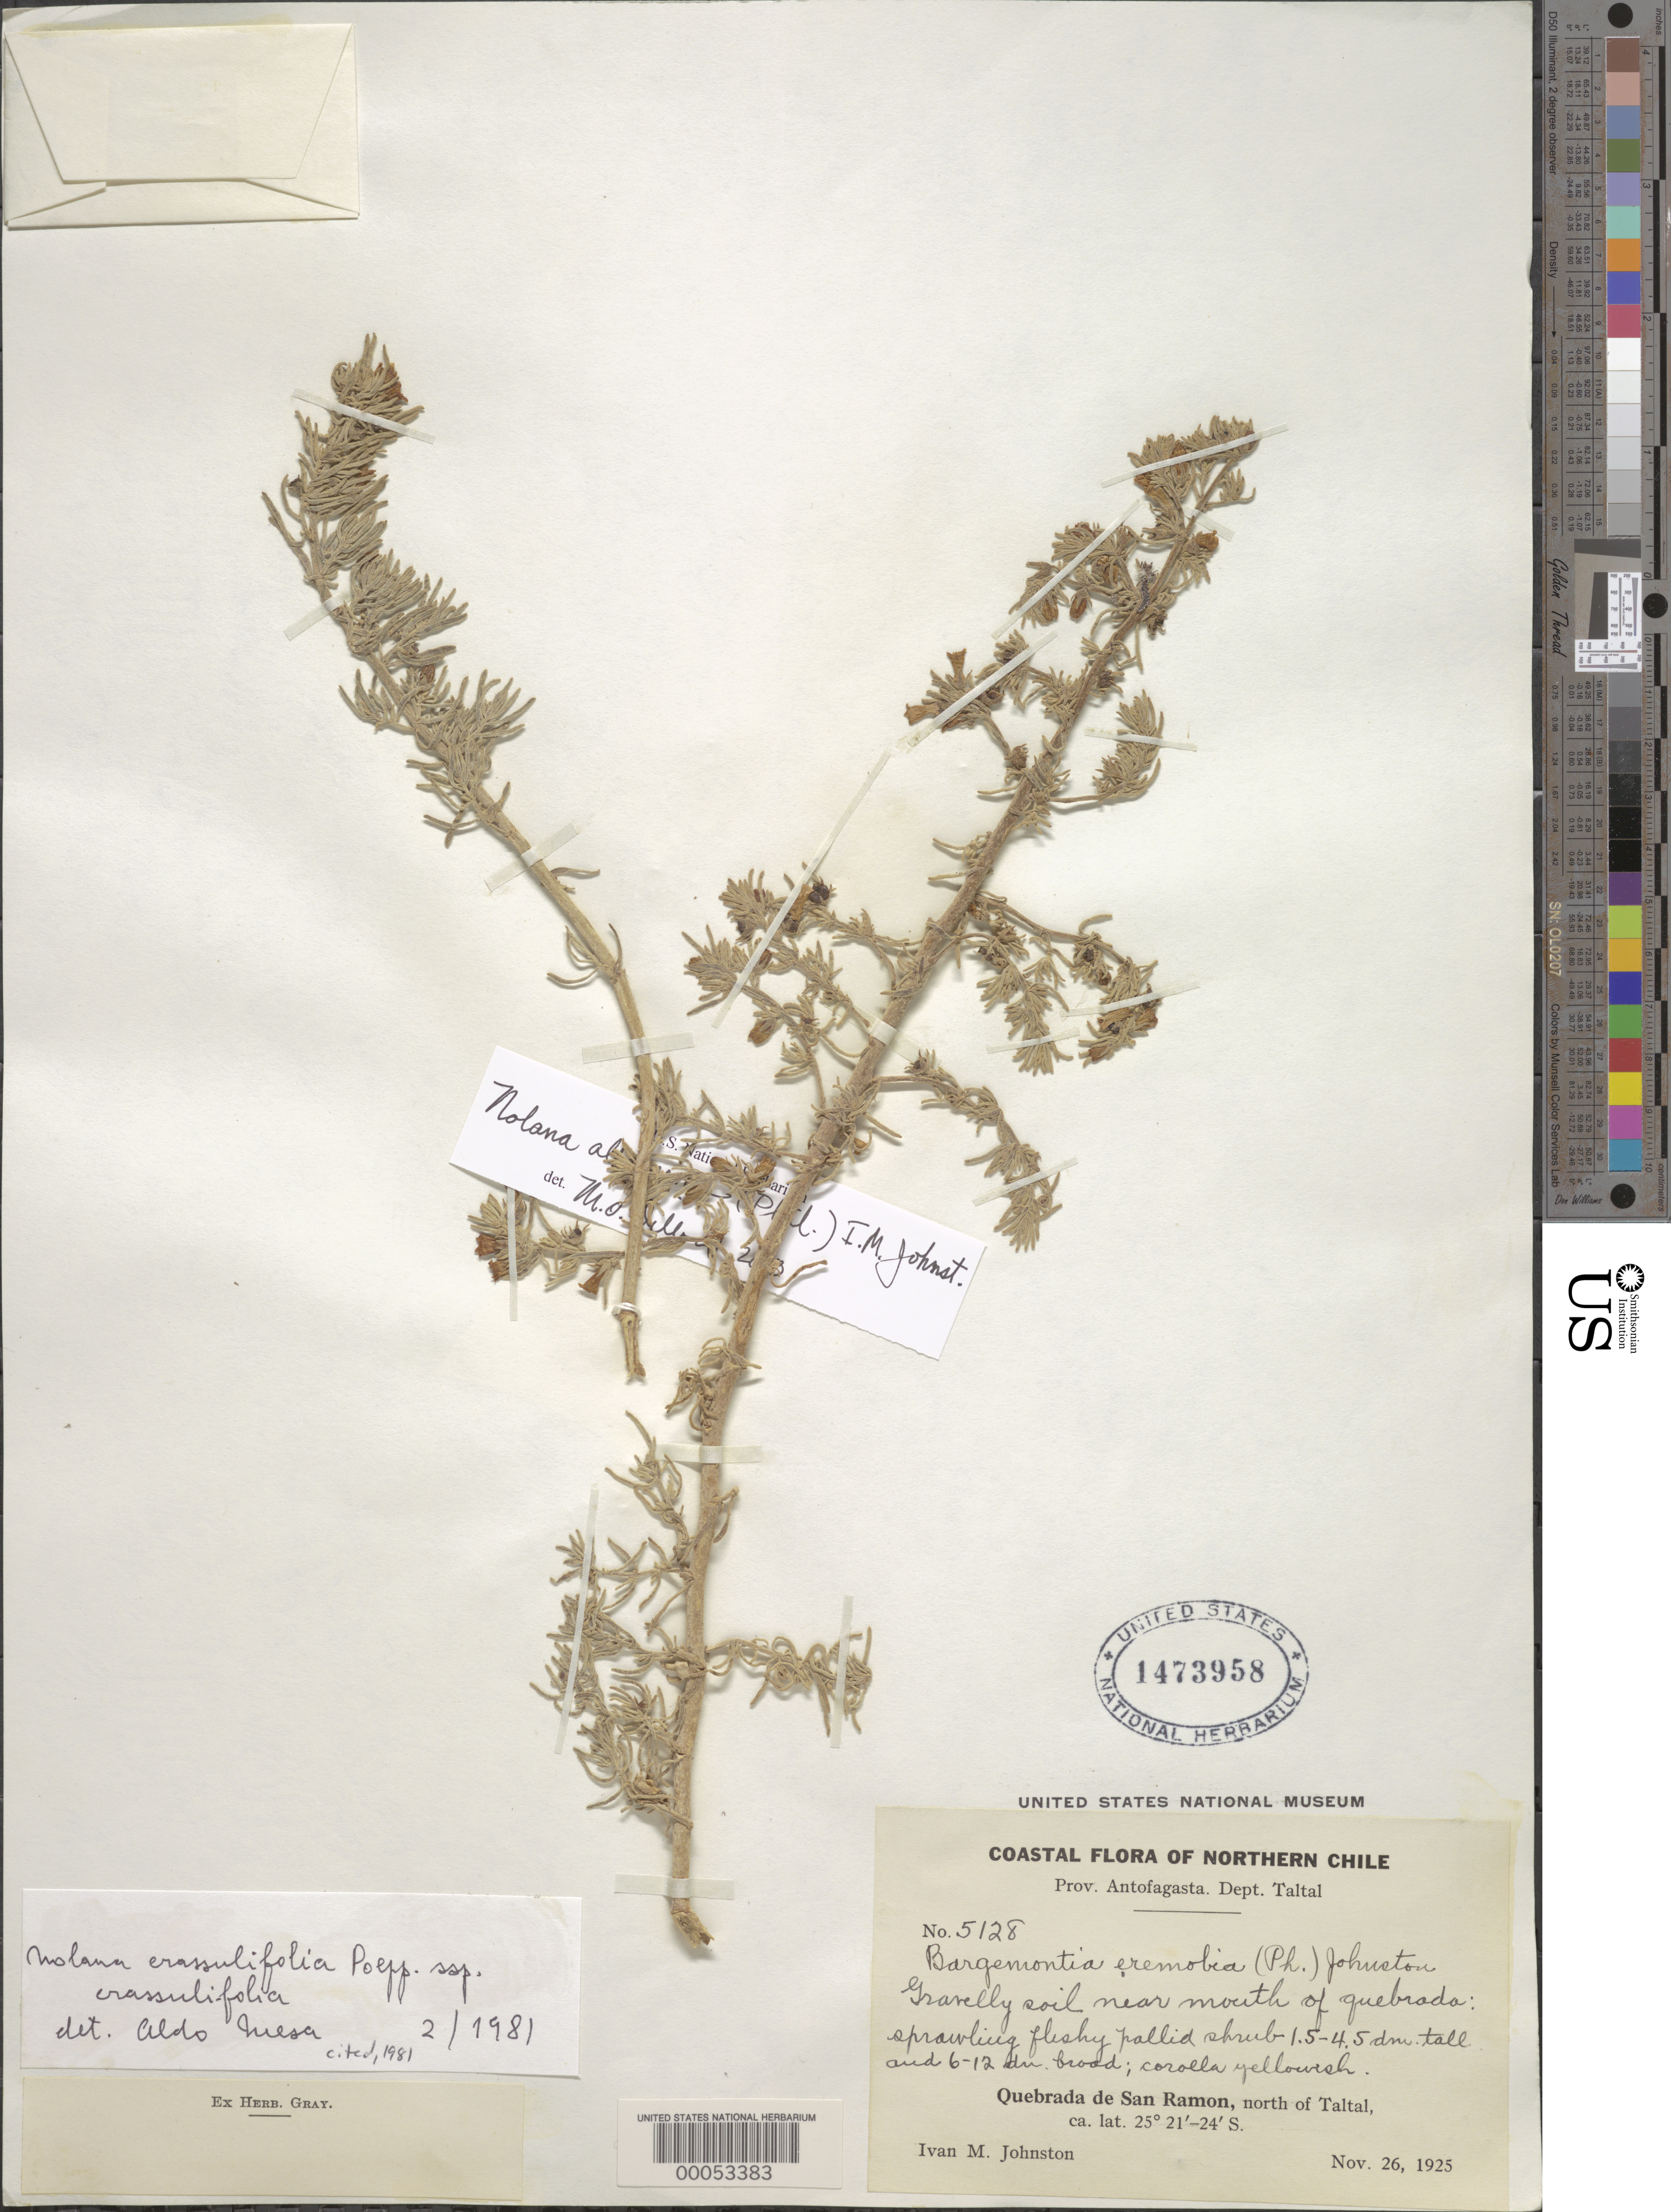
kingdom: Plantae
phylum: Tracheophyta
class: Magnoliopsida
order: Solanales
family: Solanaceae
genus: Nolana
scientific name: Nolana crassulifolia subsp. crassulifolia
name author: Kunze ex Walp.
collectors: I.M. Johnston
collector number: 5128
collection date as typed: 26 Nov 1925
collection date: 1925-11-26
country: Chile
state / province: Antofagasta (II)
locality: Taltal dept., quebrada de san ramon, north of taltal.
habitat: Gravelly soil near mouth of quebrada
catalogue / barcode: US 1473958